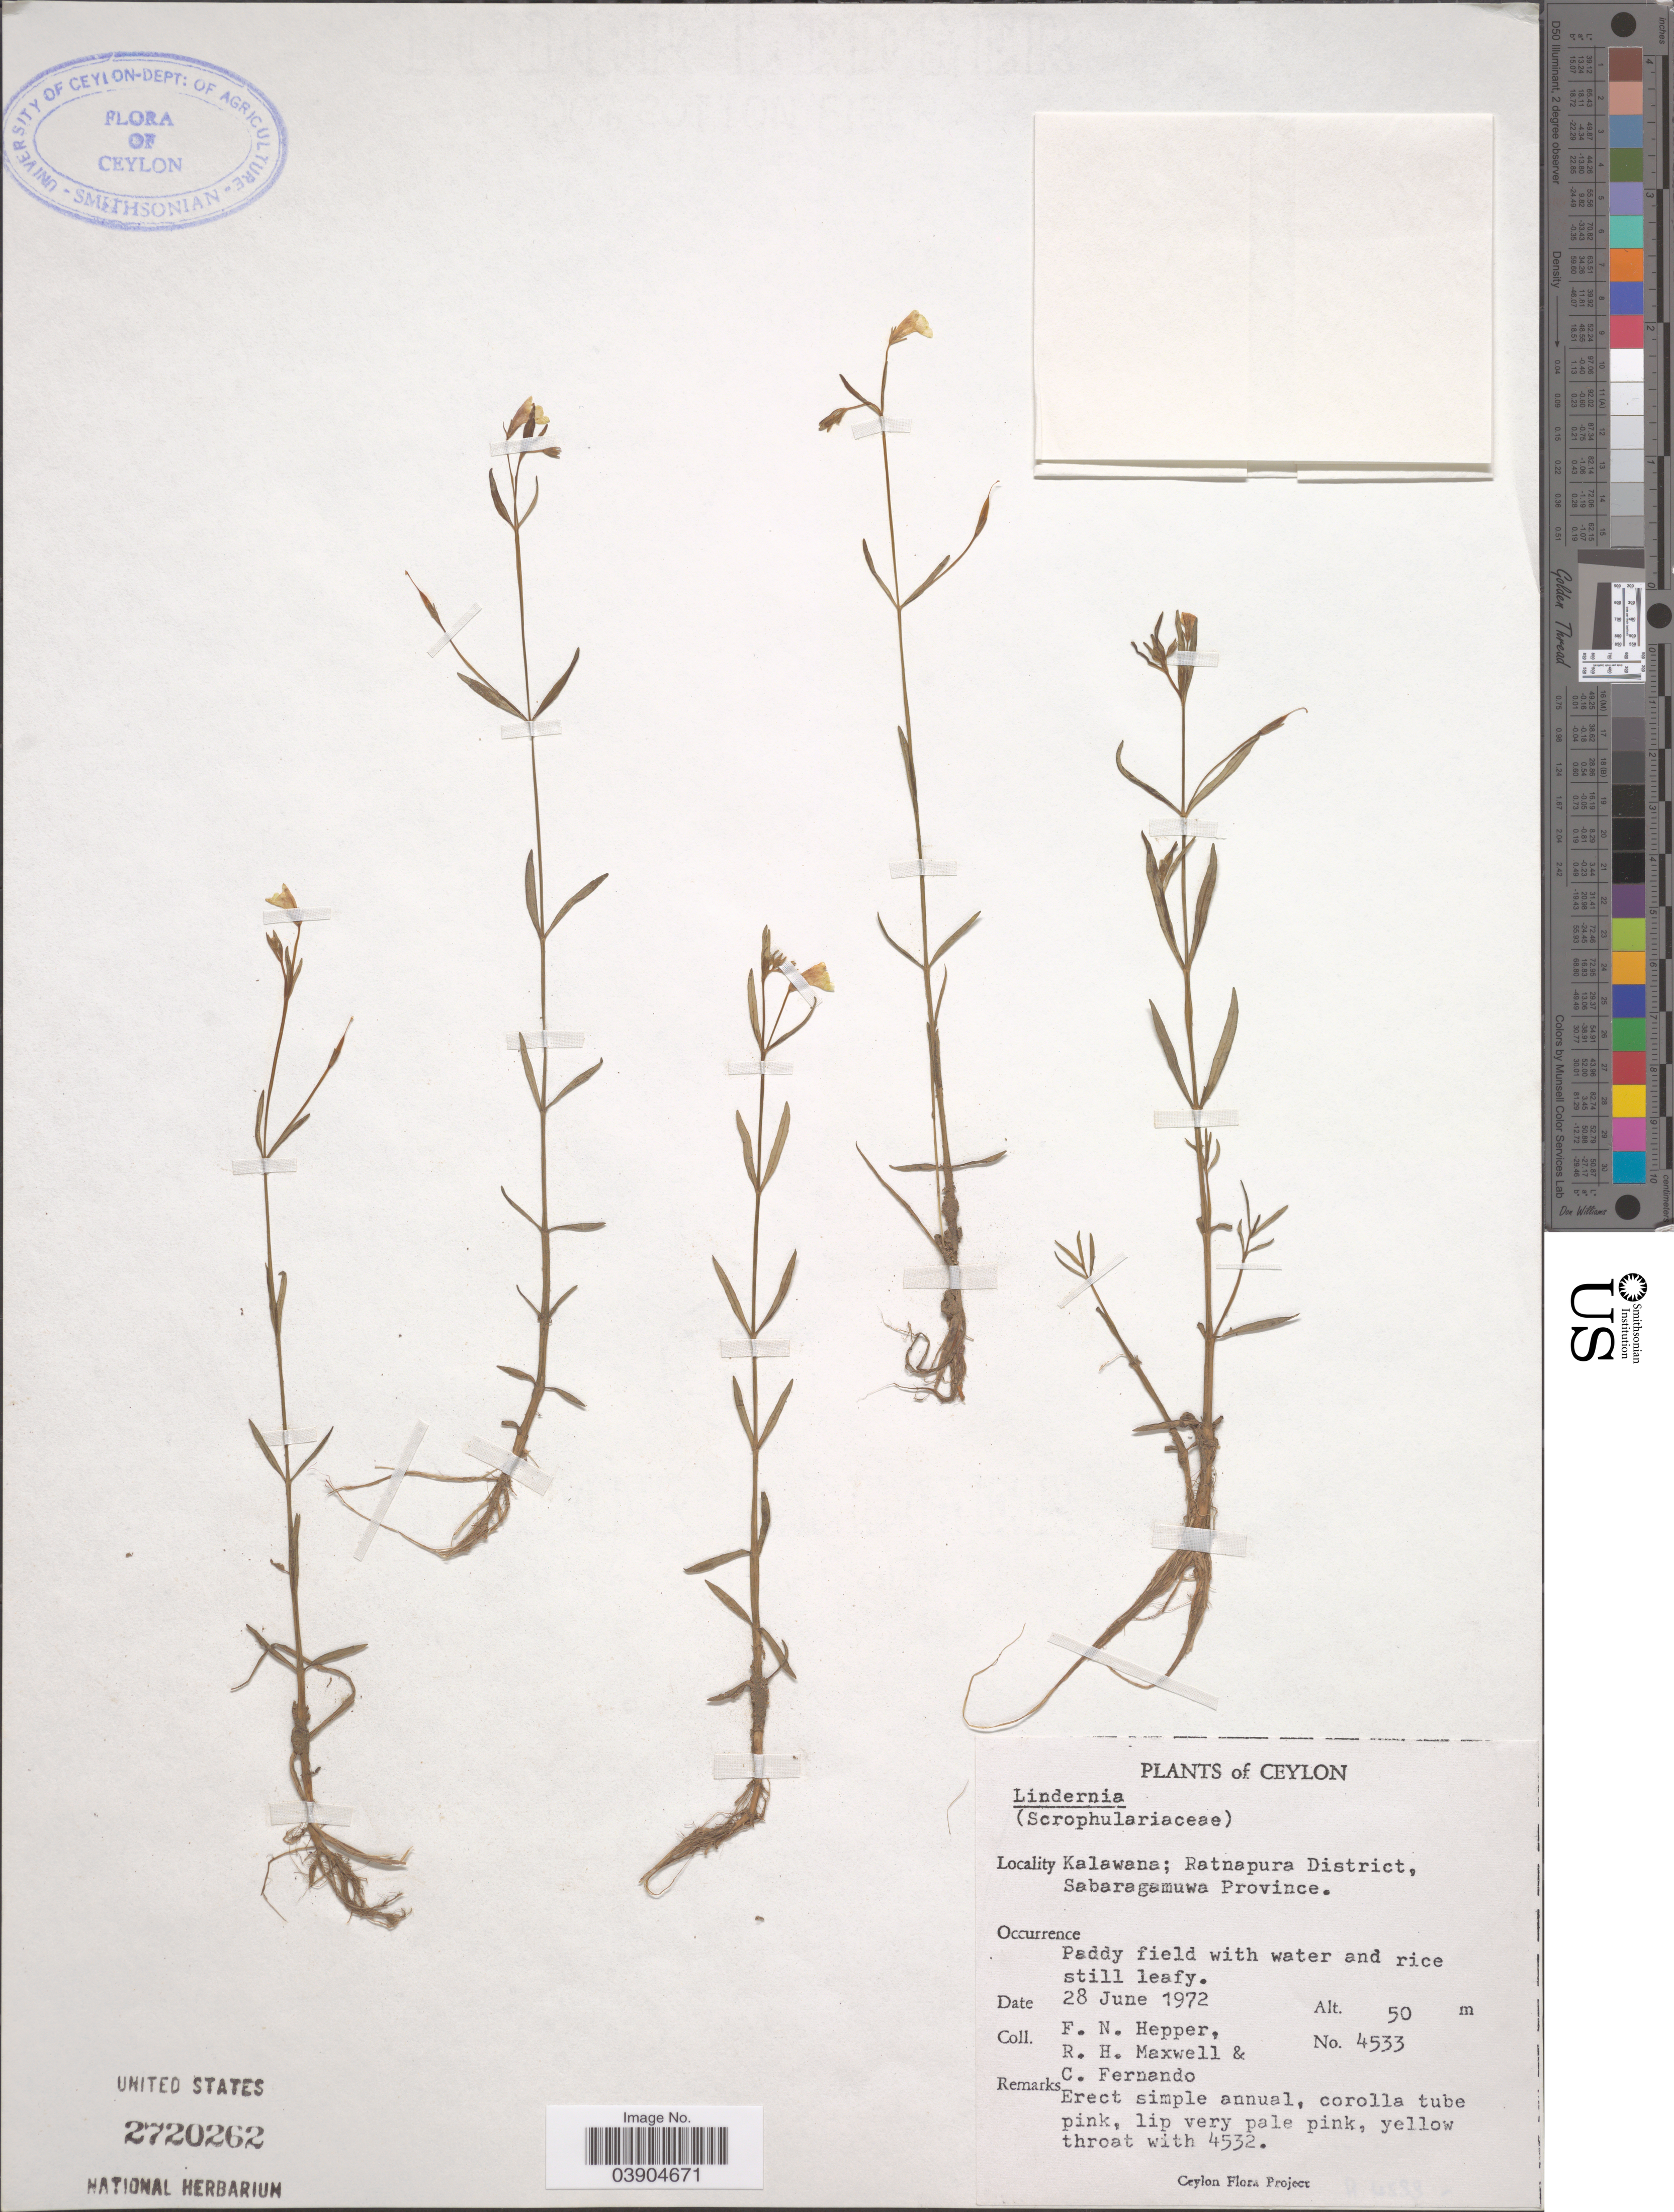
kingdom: Plantae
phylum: Tracheophyta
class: Magnoliopsida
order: Lamiales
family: Linderniaceae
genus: Lindernia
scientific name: Lindernia sp.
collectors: F. Hepper, R. Maxwell & C. Fernando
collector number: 4533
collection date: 1972-06-28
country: Sri Lanka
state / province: Sabaragamuwa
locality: Ceylon. Kalawana; Ratnapura District.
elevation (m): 50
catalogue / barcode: US 2720262